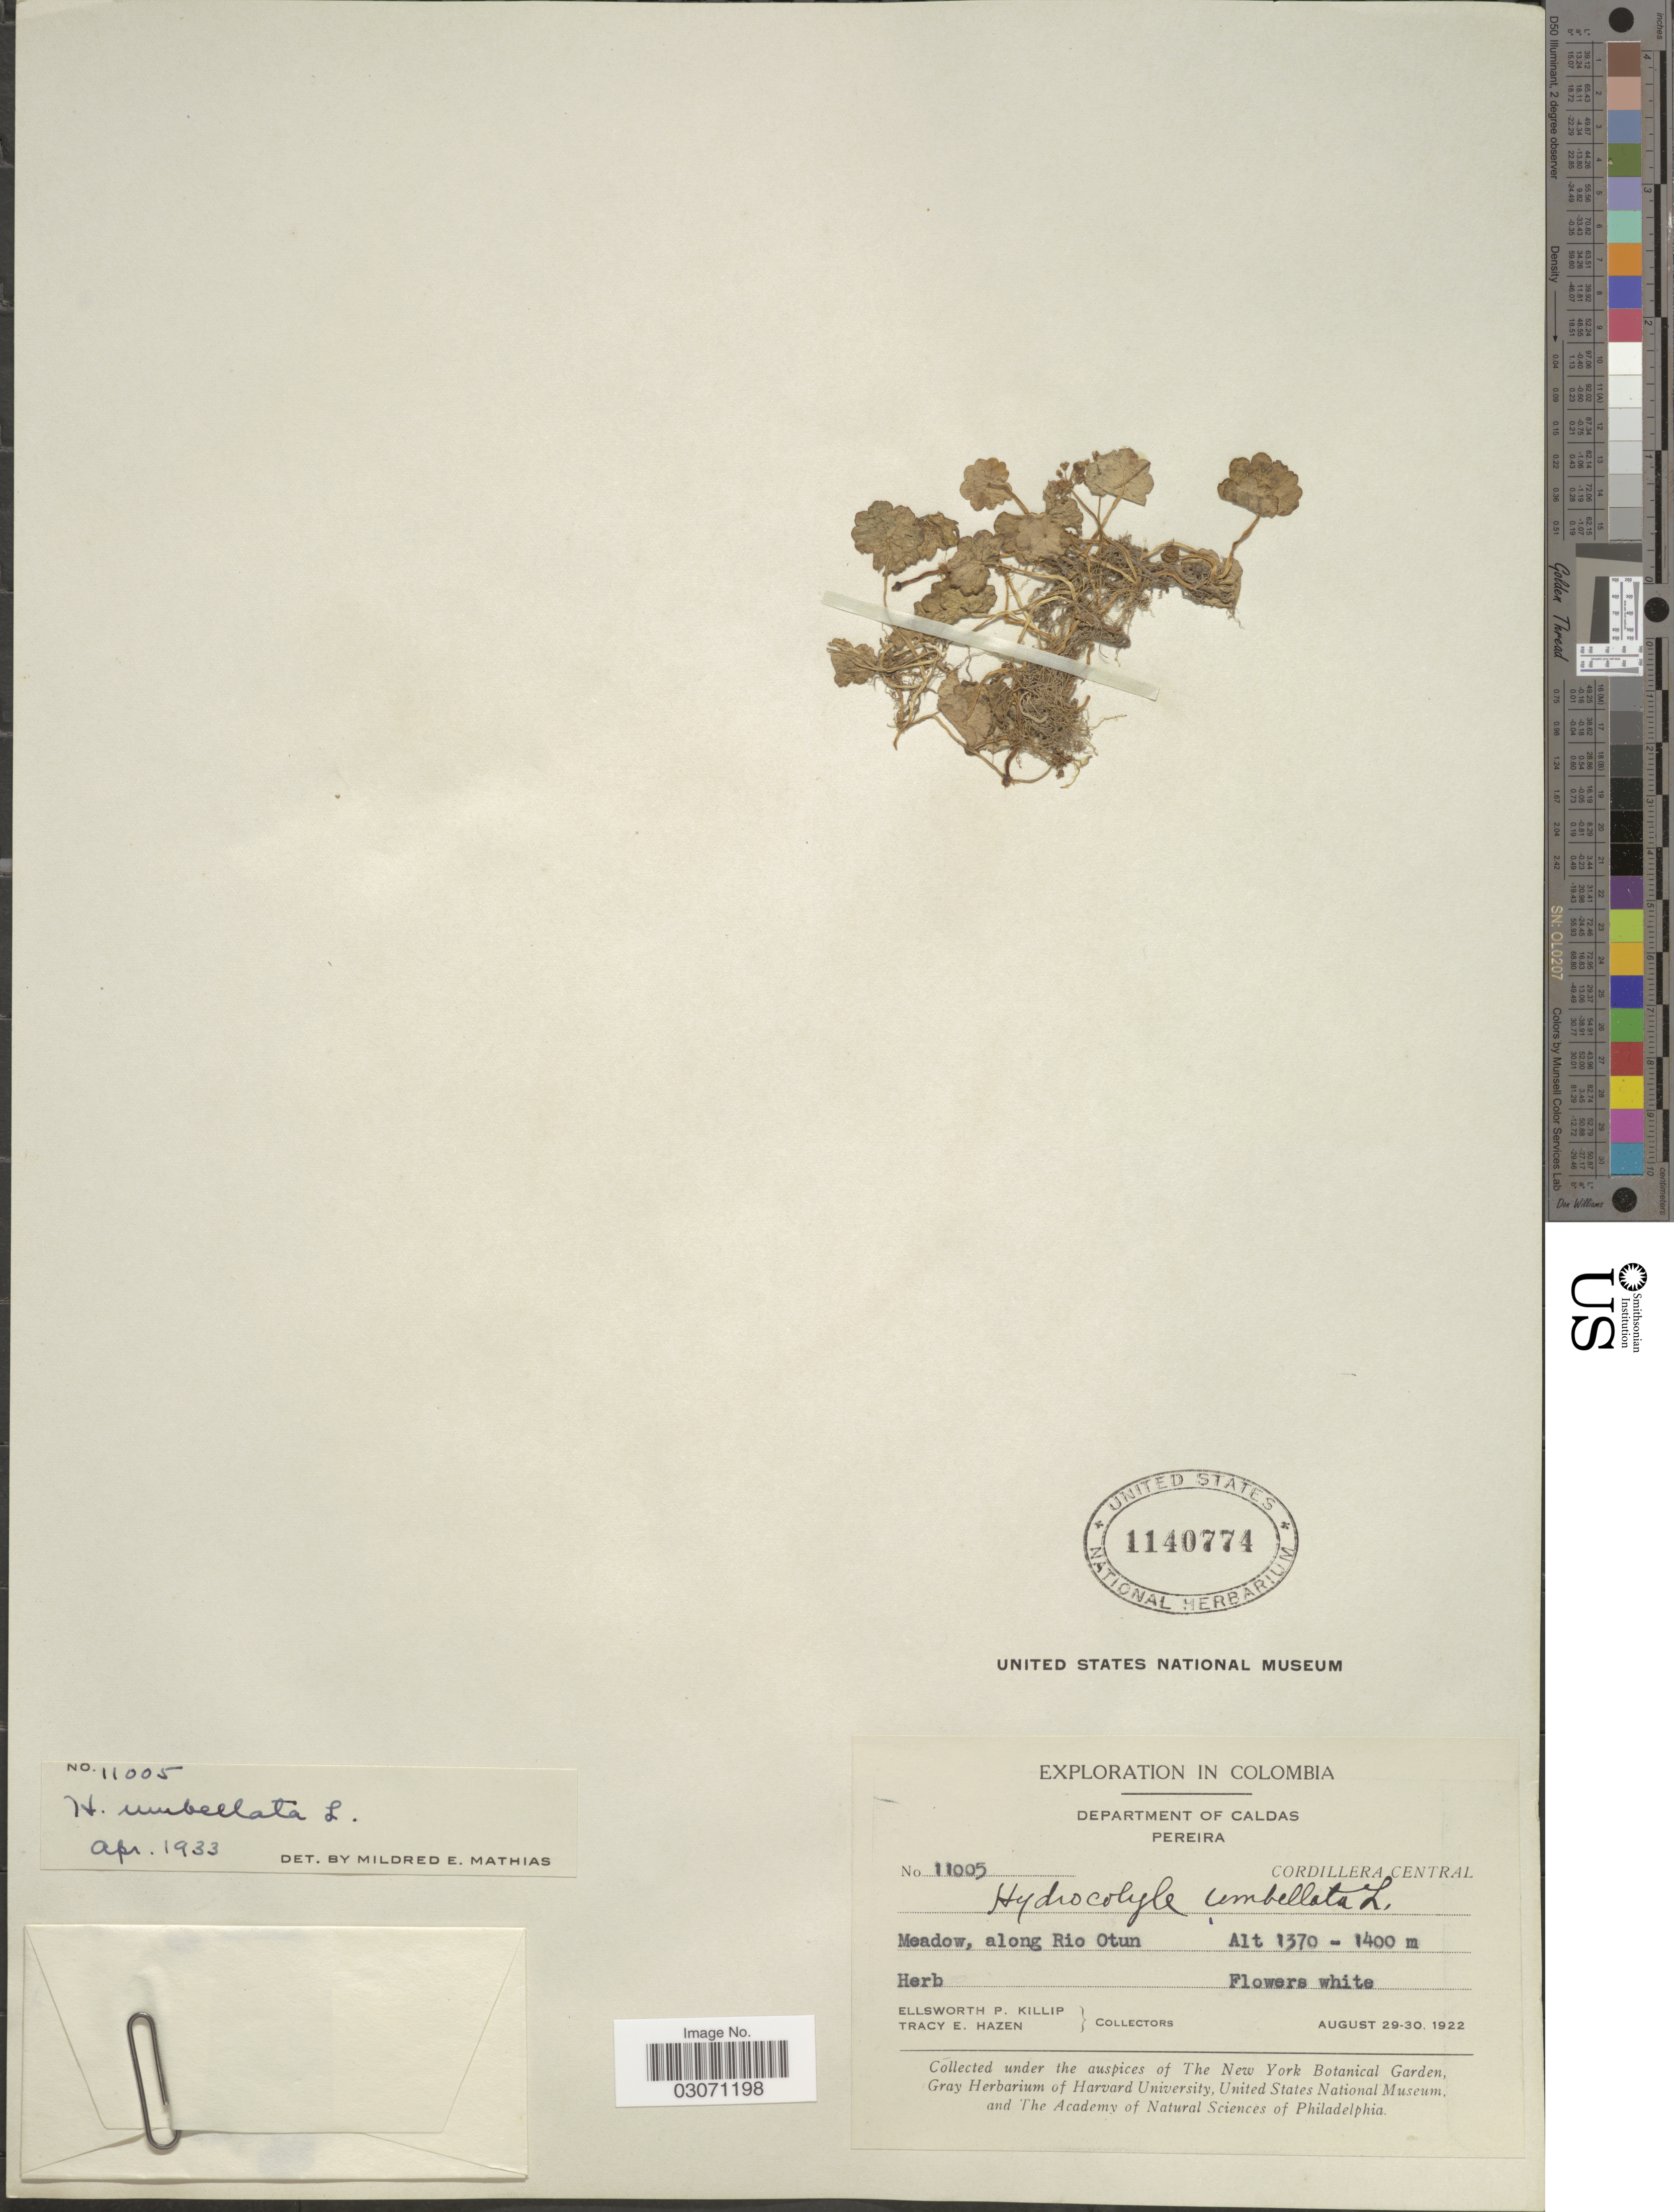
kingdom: Plantae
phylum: Tracheophyta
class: Magnoliopsida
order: Apiales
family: Araliaceae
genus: Hydrocotyle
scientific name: Hydrocotyle umbellata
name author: L.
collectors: E. P. Killip & T. E. Hazen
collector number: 11005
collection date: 1922-08-29/1922-08-30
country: Colombia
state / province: Caldas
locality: Department of Caldas, Pereira. Cordillera Central. Meadow, along Rio Otun.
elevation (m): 1370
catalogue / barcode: US 1140774